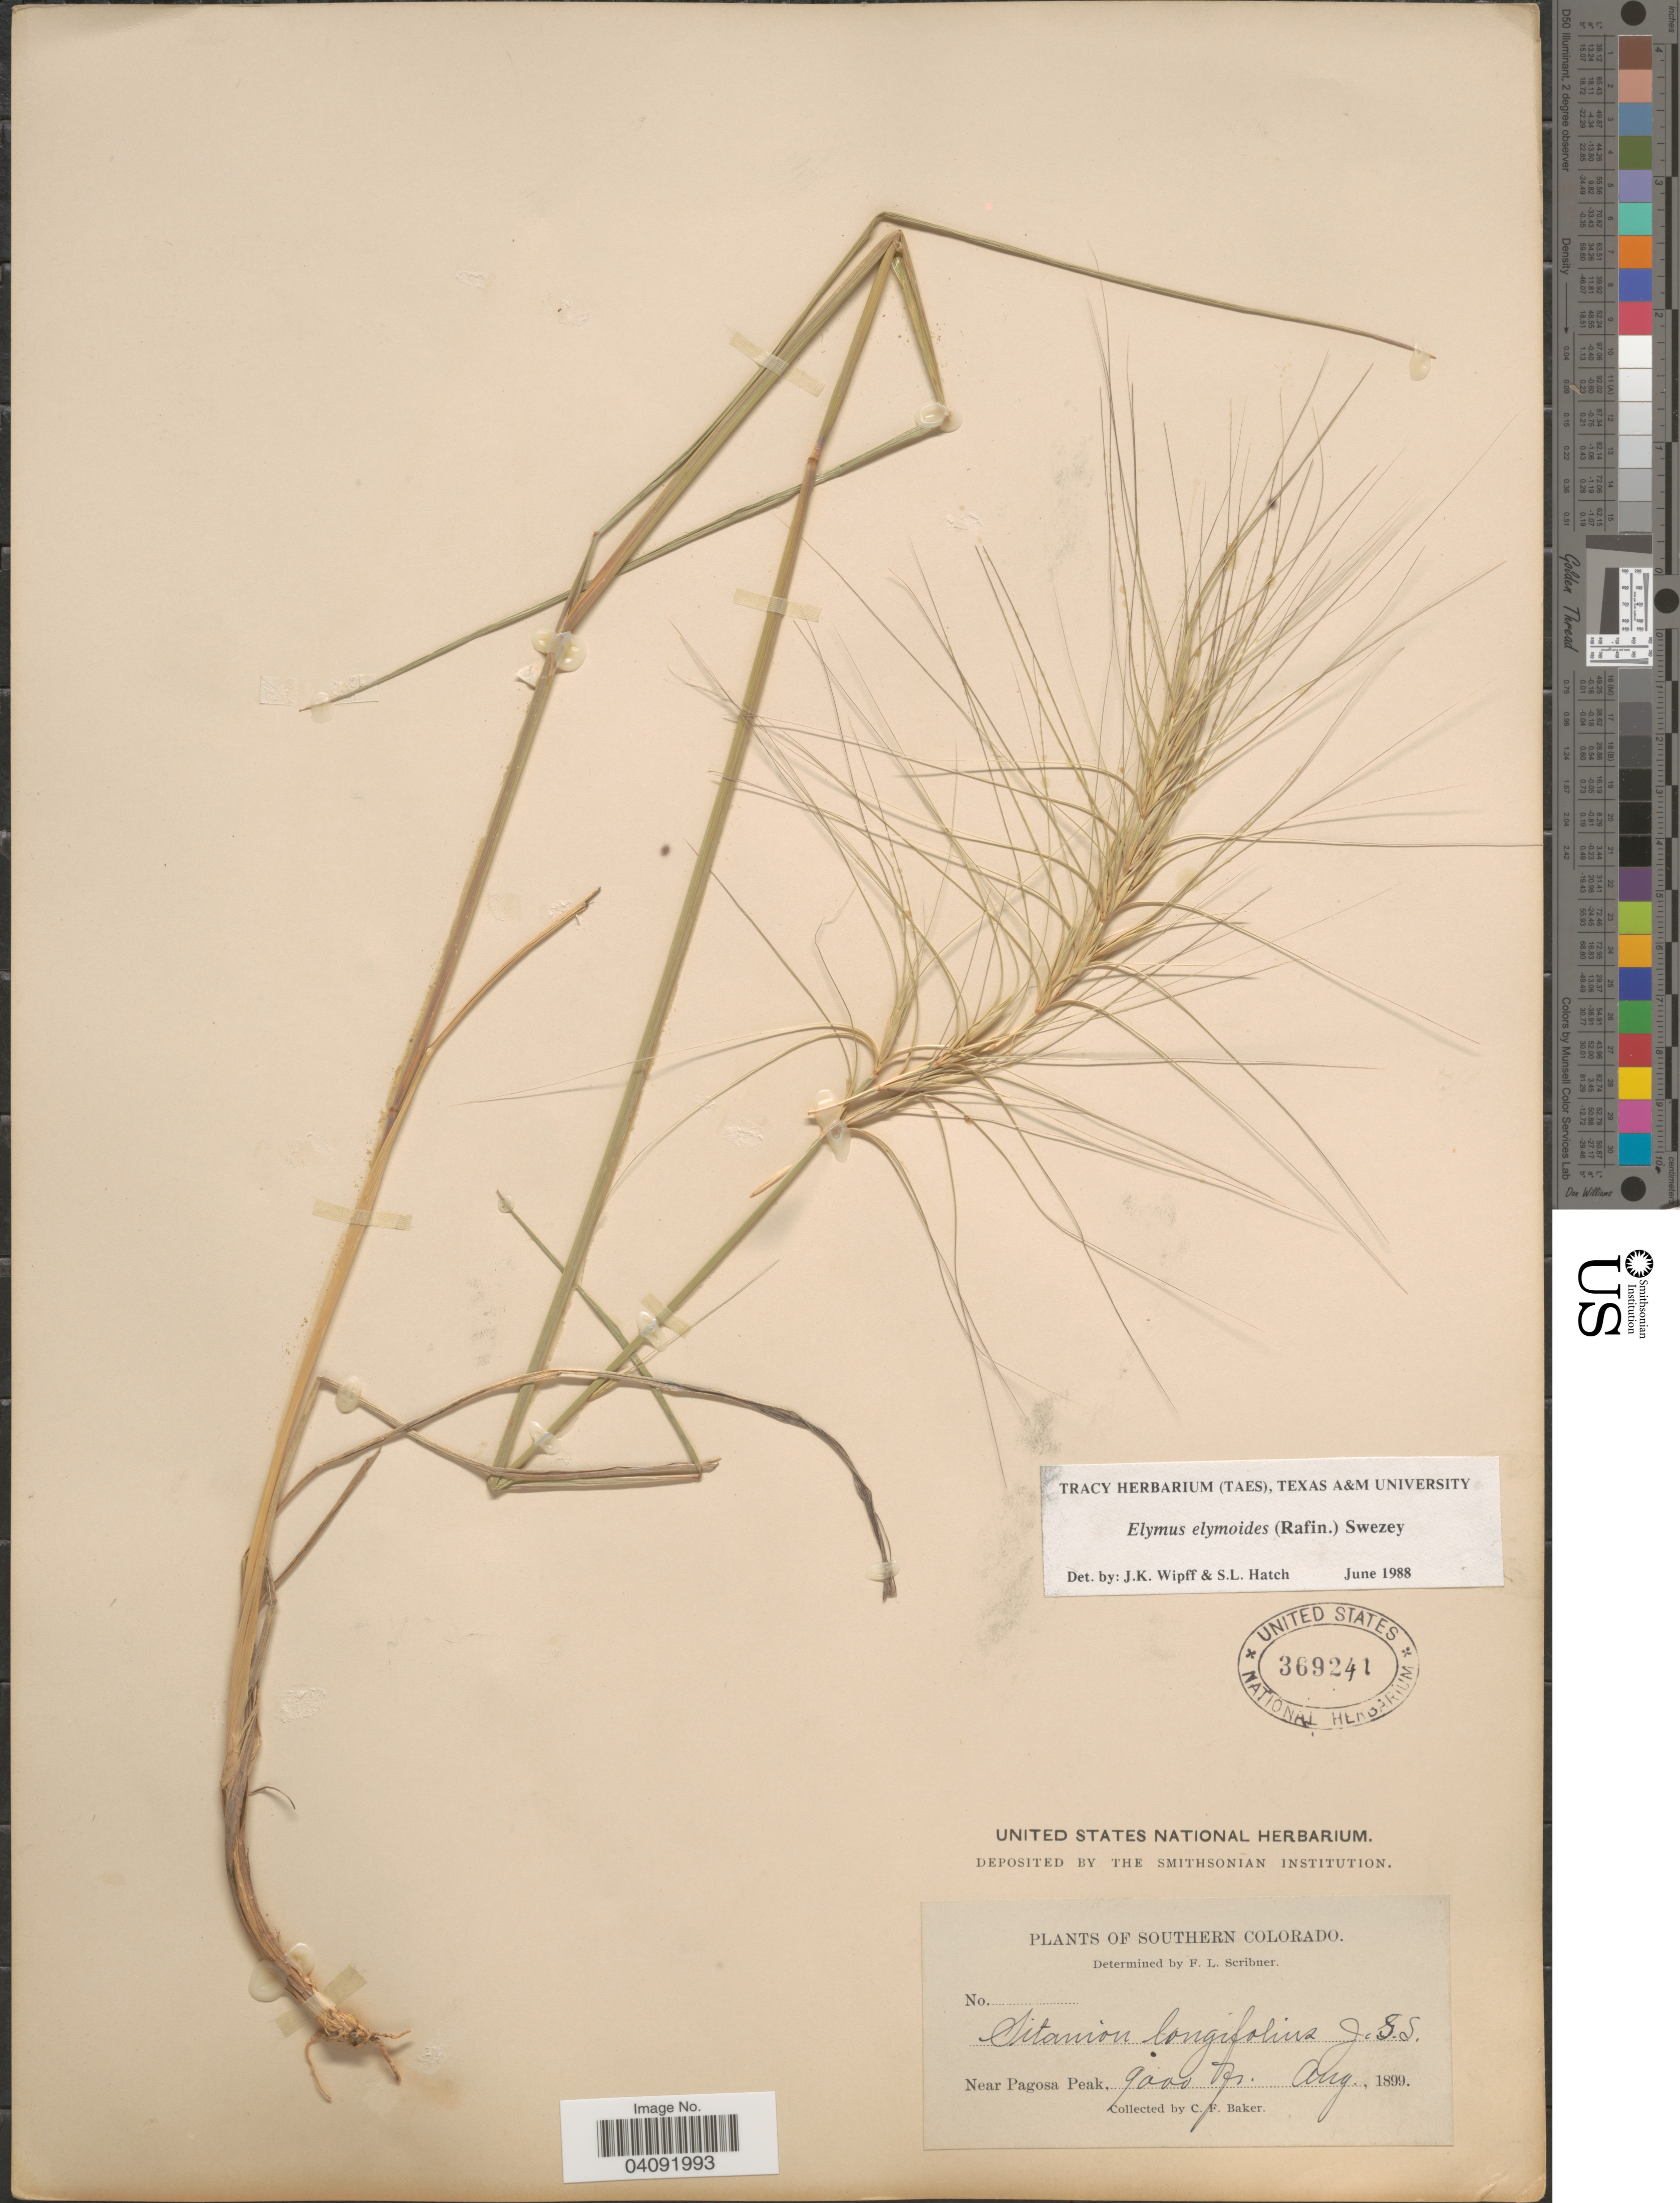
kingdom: Plantae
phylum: Tracheophyta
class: Liliopsida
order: Poales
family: Poaceae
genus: Elymus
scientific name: Elymus elymoides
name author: (Raf.) Swezey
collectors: C. F. Baker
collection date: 1899-08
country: United States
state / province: Colorado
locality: Southern Colorado. Near Pagosa Peak.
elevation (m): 2743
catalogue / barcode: US 369241